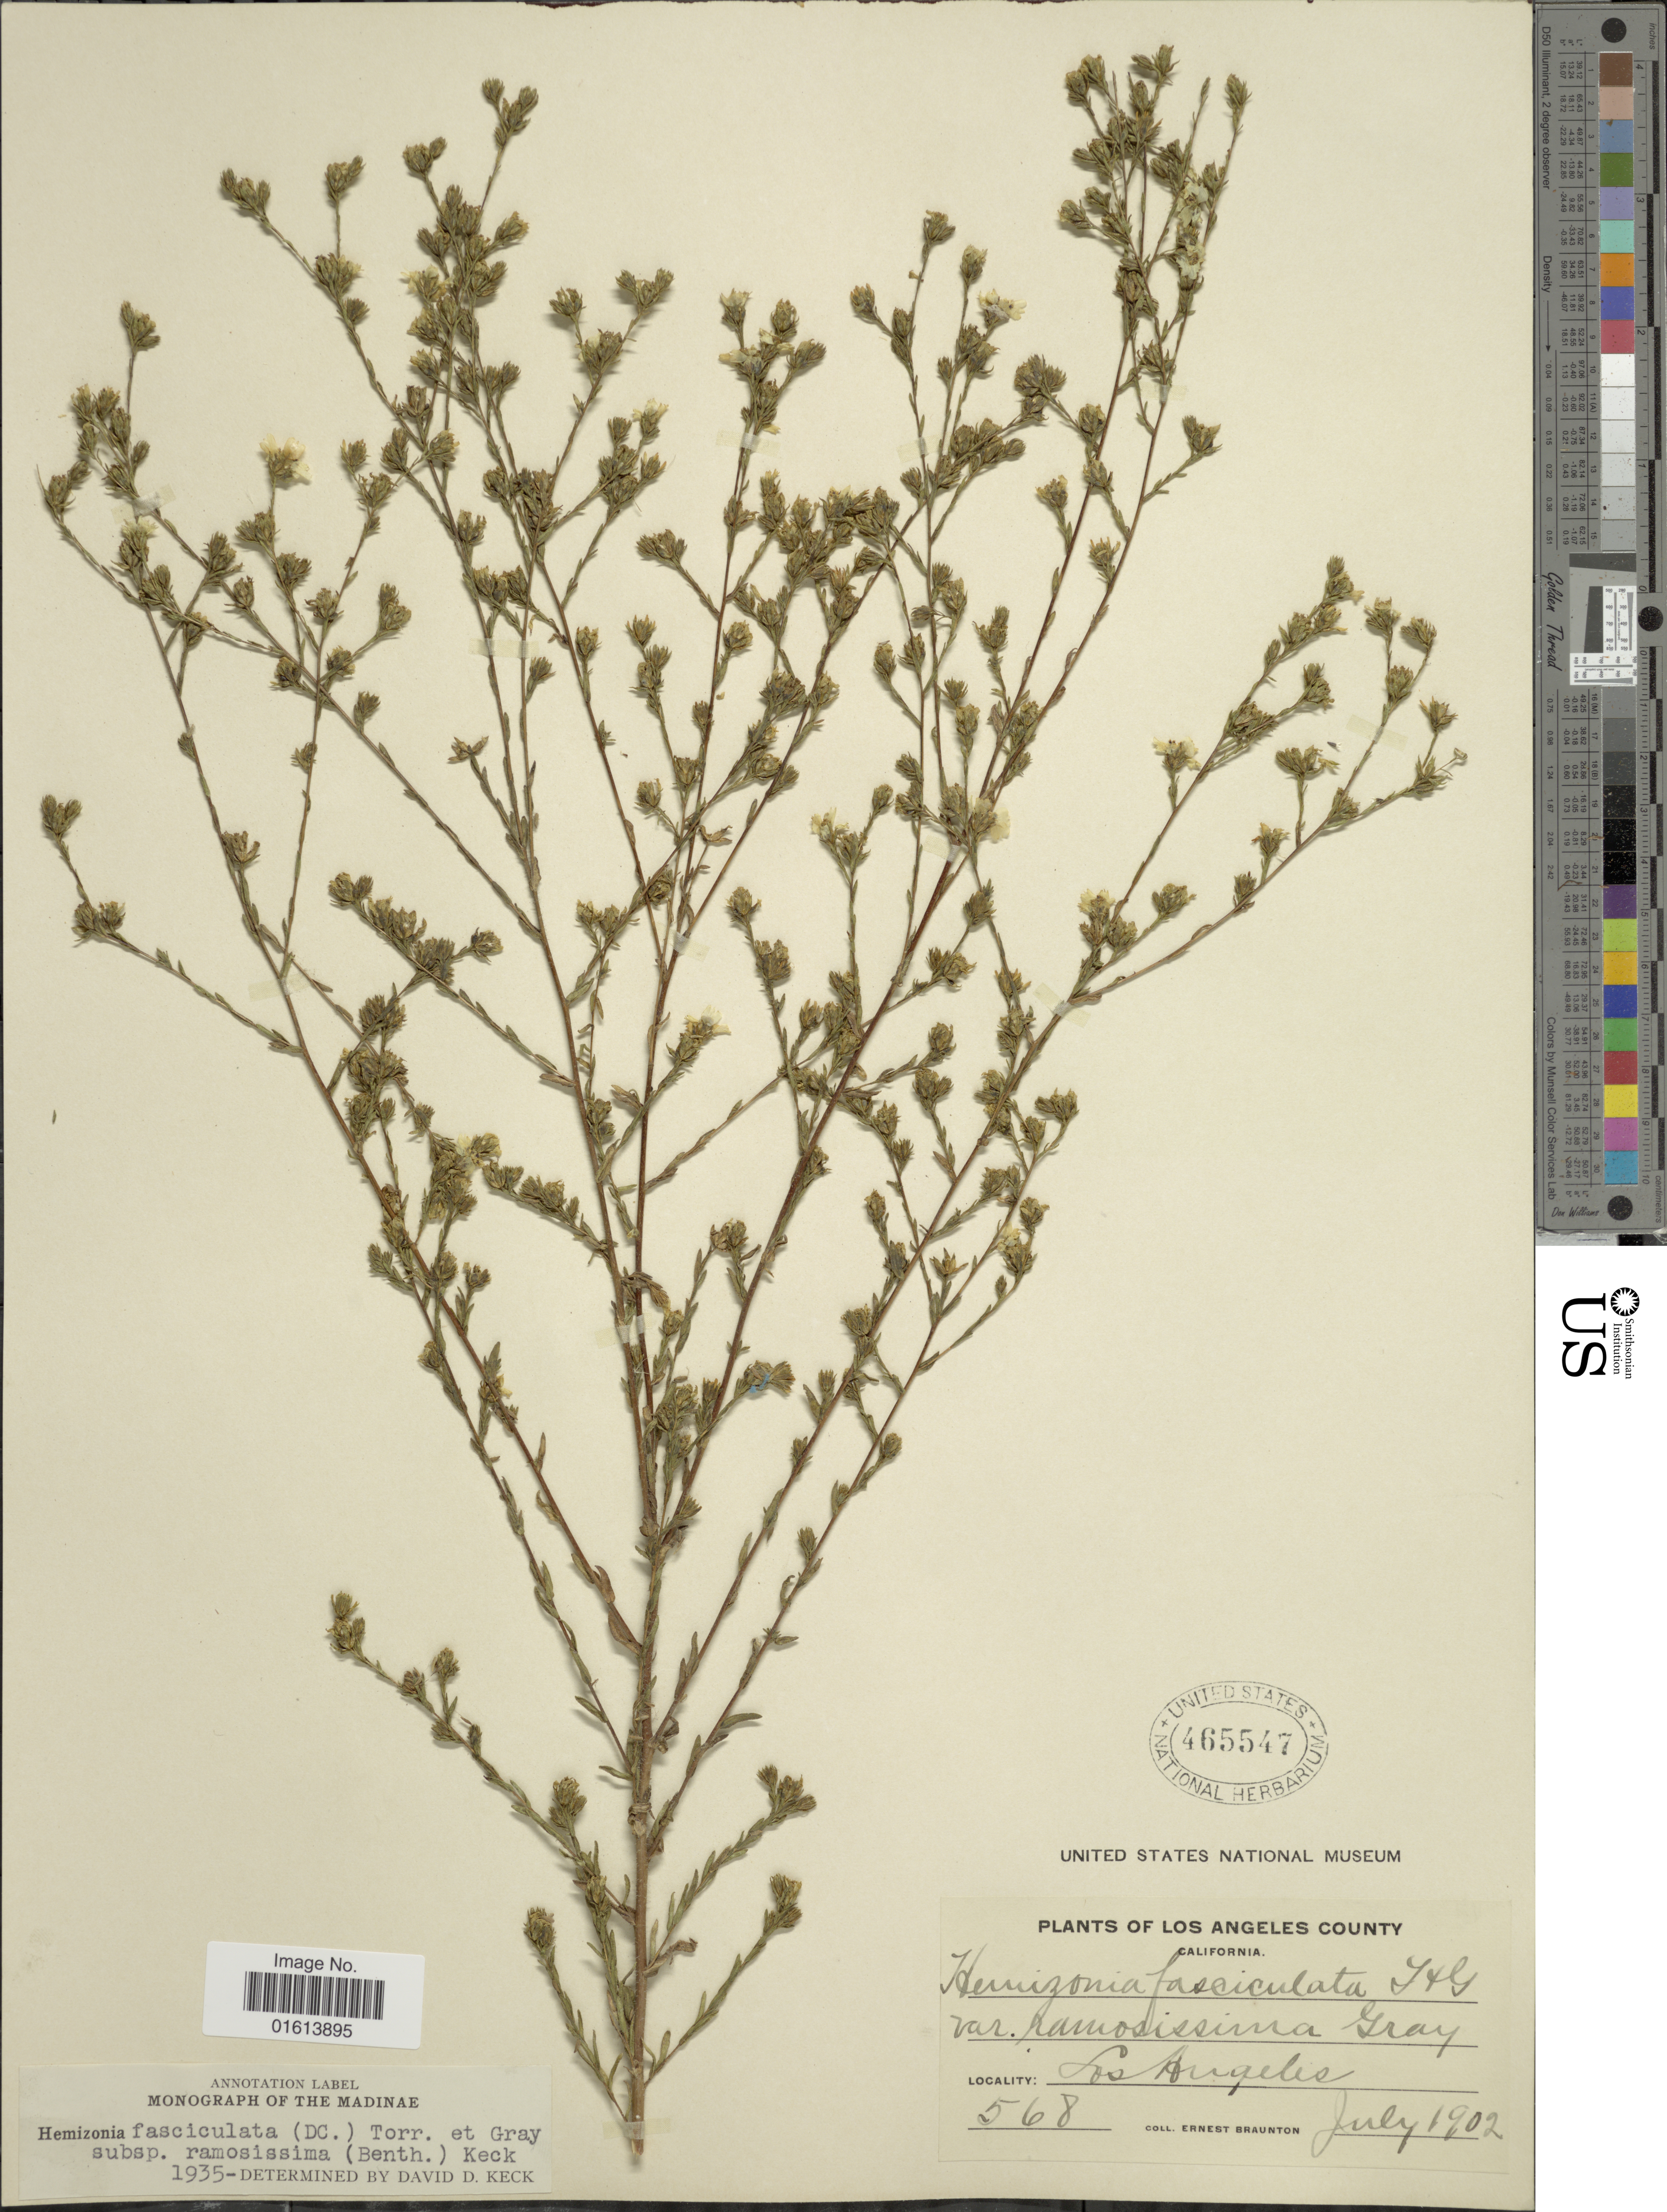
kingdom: Plantae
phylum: Tracheophyta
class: Magnoliopsida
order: Asterales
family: Asteraceae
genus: Hemizonia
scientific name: Hemizonia fasciculata subsp. ramosissima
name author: (Benth.) D.D. Keck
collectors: E. Braunton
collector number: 568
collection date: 1902-07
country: United States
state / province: California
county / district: Los Angeles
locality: Los Angeles County, California. Los Angeles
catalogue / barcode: US 465547